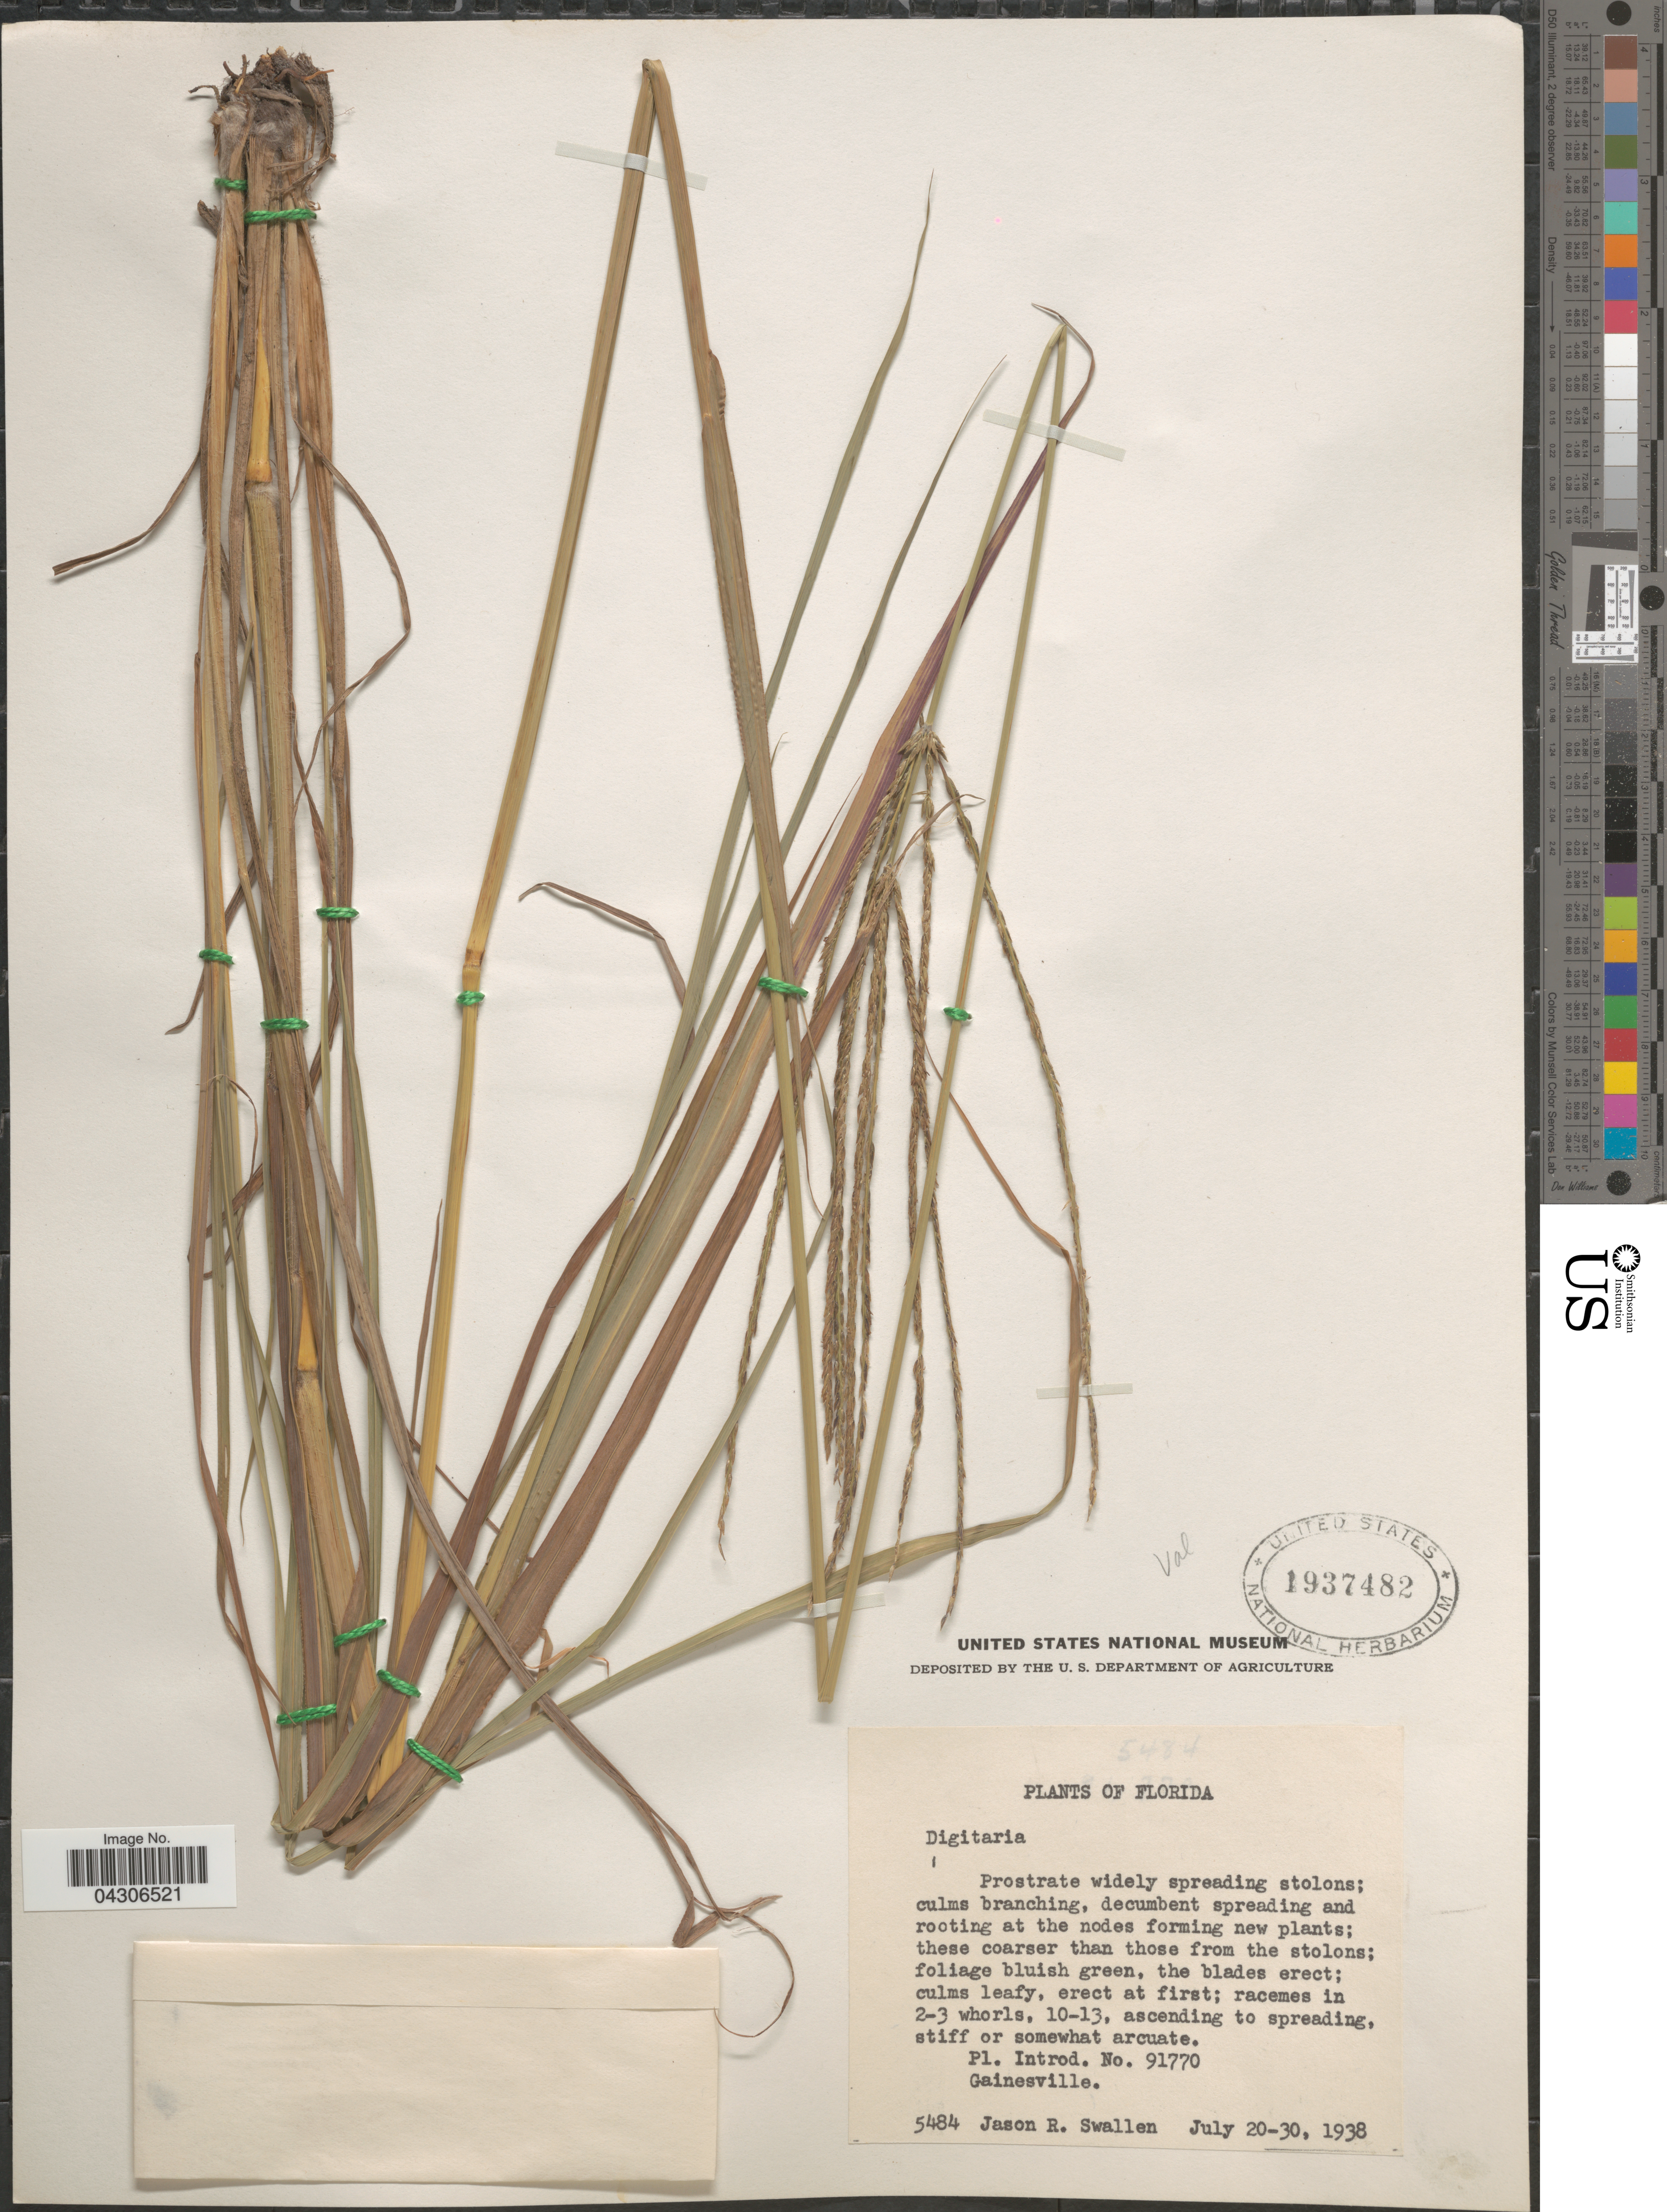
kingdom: Plantae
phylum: Tracheophyta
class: Liliopsida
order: Poales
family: Poaceae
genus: Digitaria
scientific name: Digitaria sp.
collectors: J. R. Swallen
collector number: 5484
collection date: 1938-07-20/1938-07-30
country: United States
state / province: Florida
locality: Gainesville.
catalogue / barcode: US 1937482